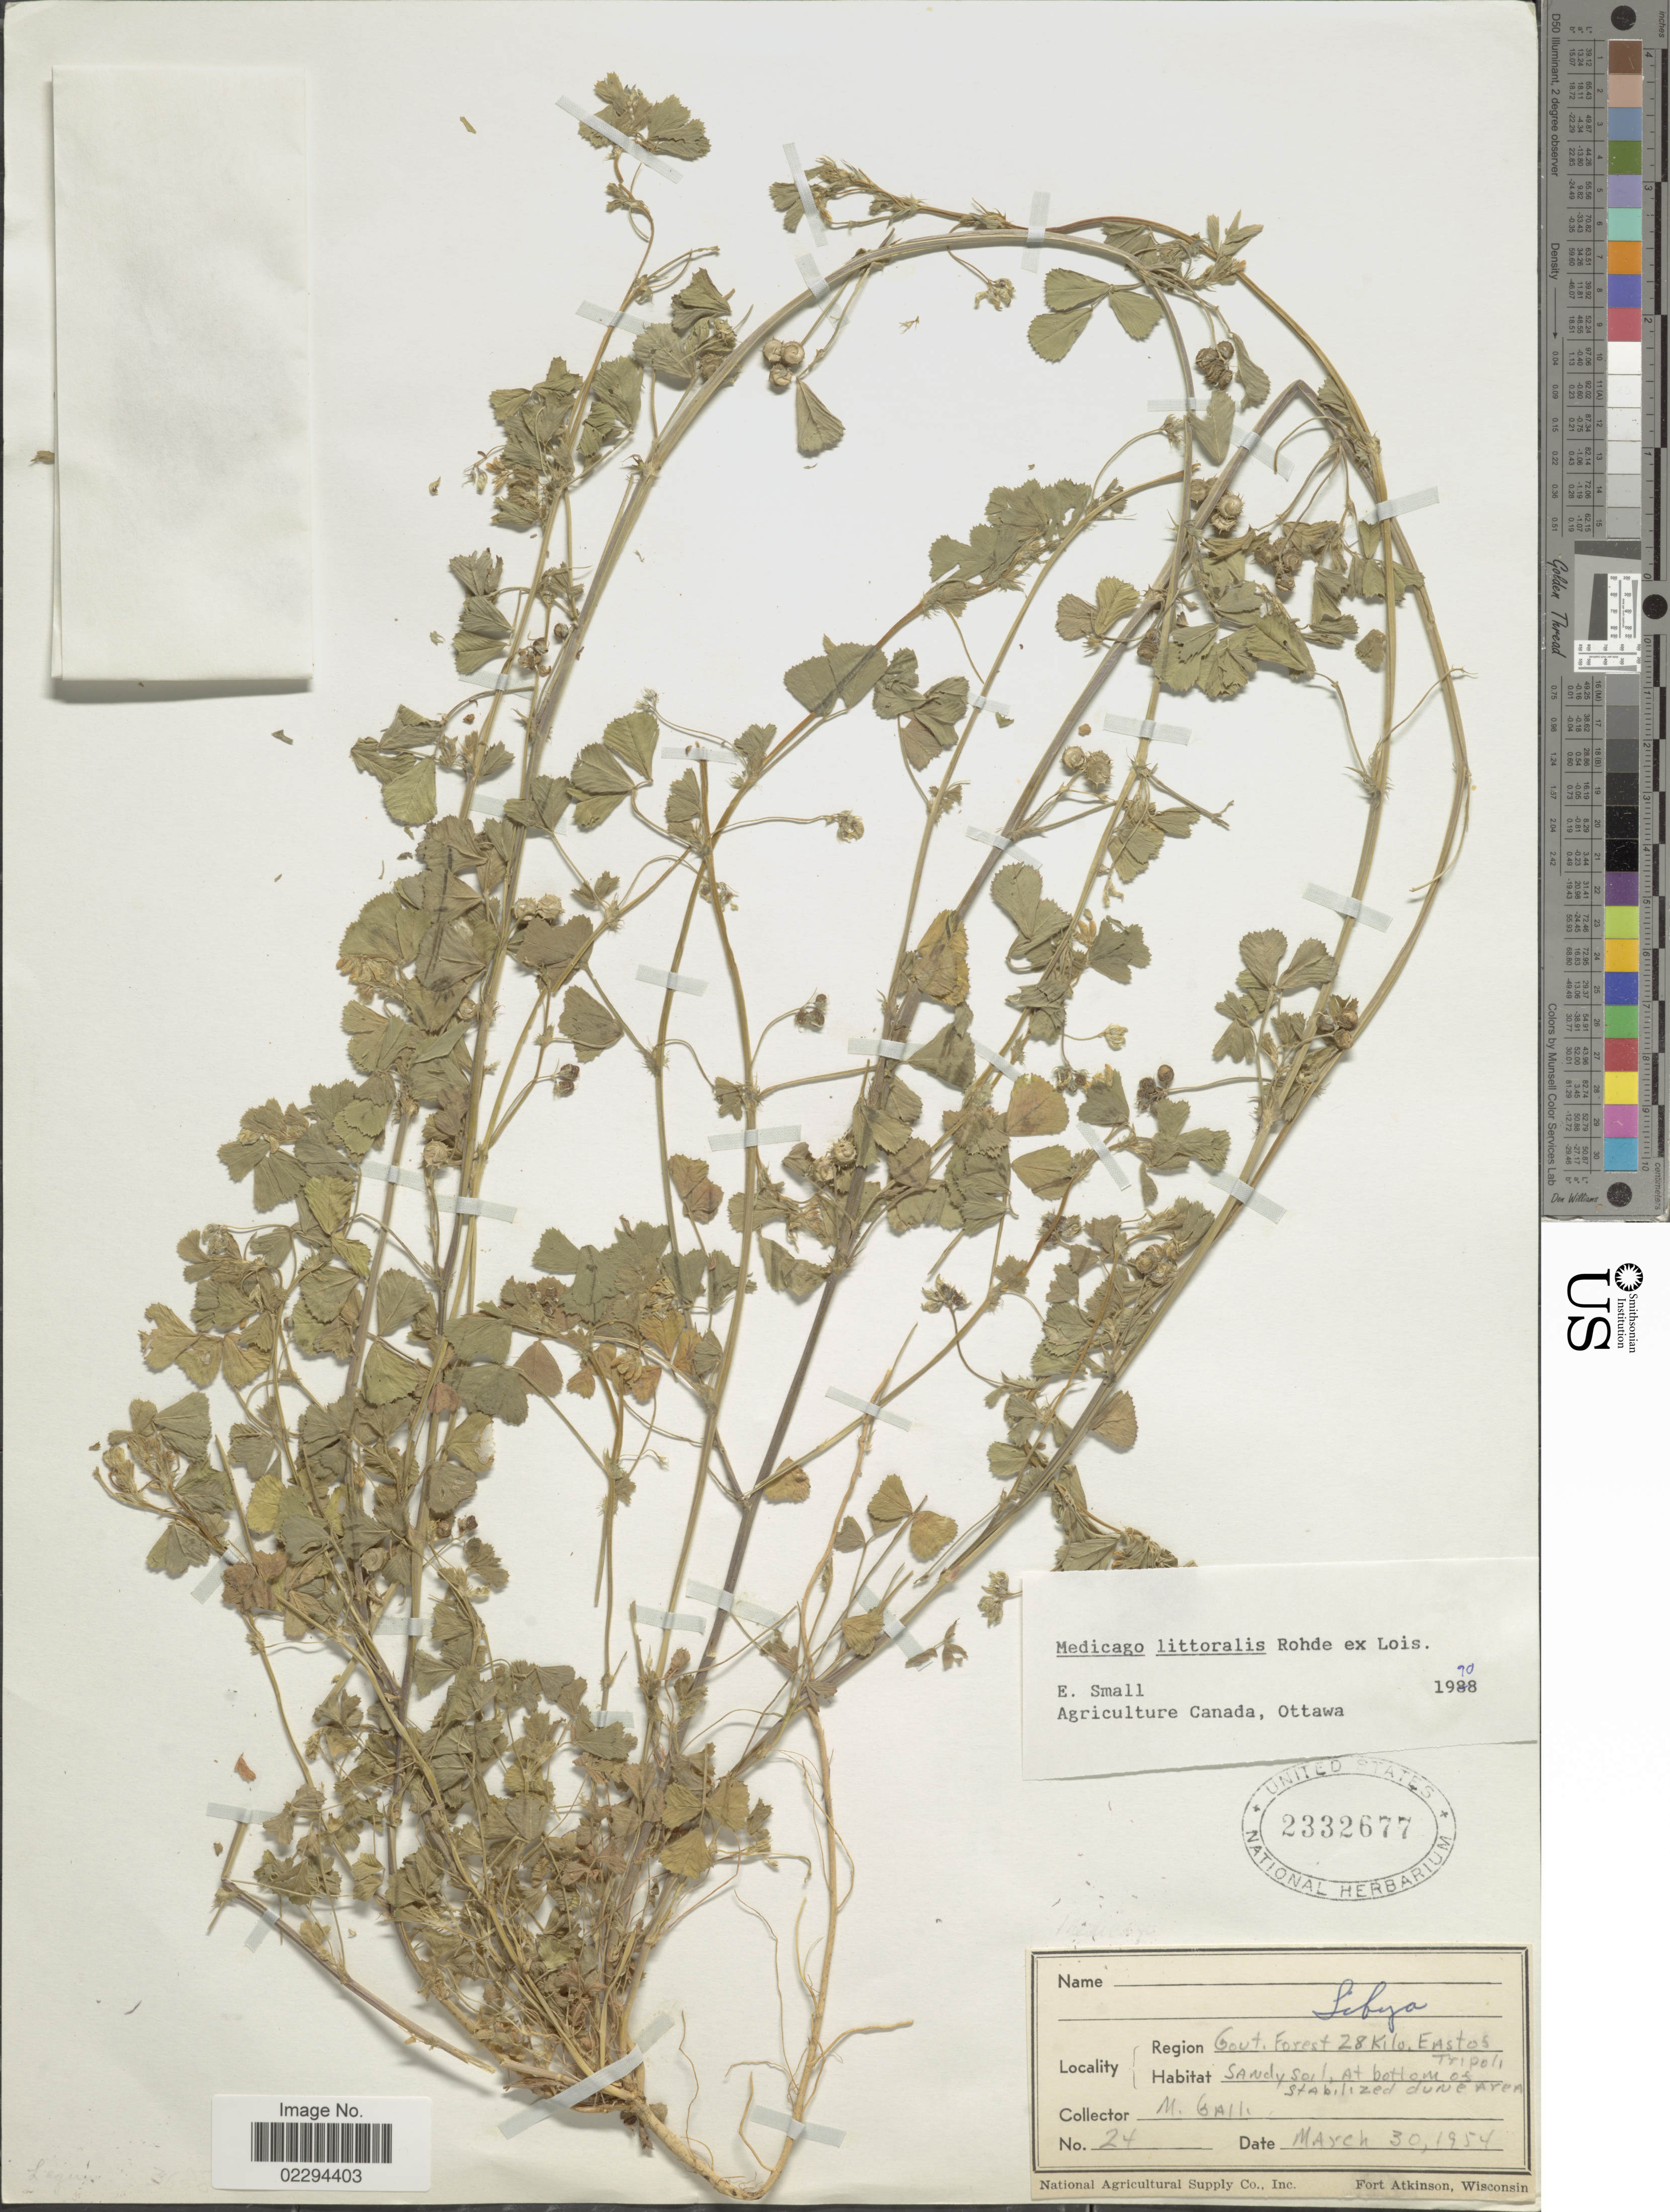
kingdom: Plantae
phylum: Tracheophyta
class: Magnoliopsida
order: Fabales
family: Fabaceae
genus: Medicago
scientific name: Medicago littoralis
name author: Loisel.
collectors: M. Gall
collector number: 24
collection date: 1954-03-30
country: Libya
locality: Gout. Forest 28 kilo. East of Tripoli, sandy soil, at bottom of stabilized dune arena.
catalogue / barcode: US 2332677